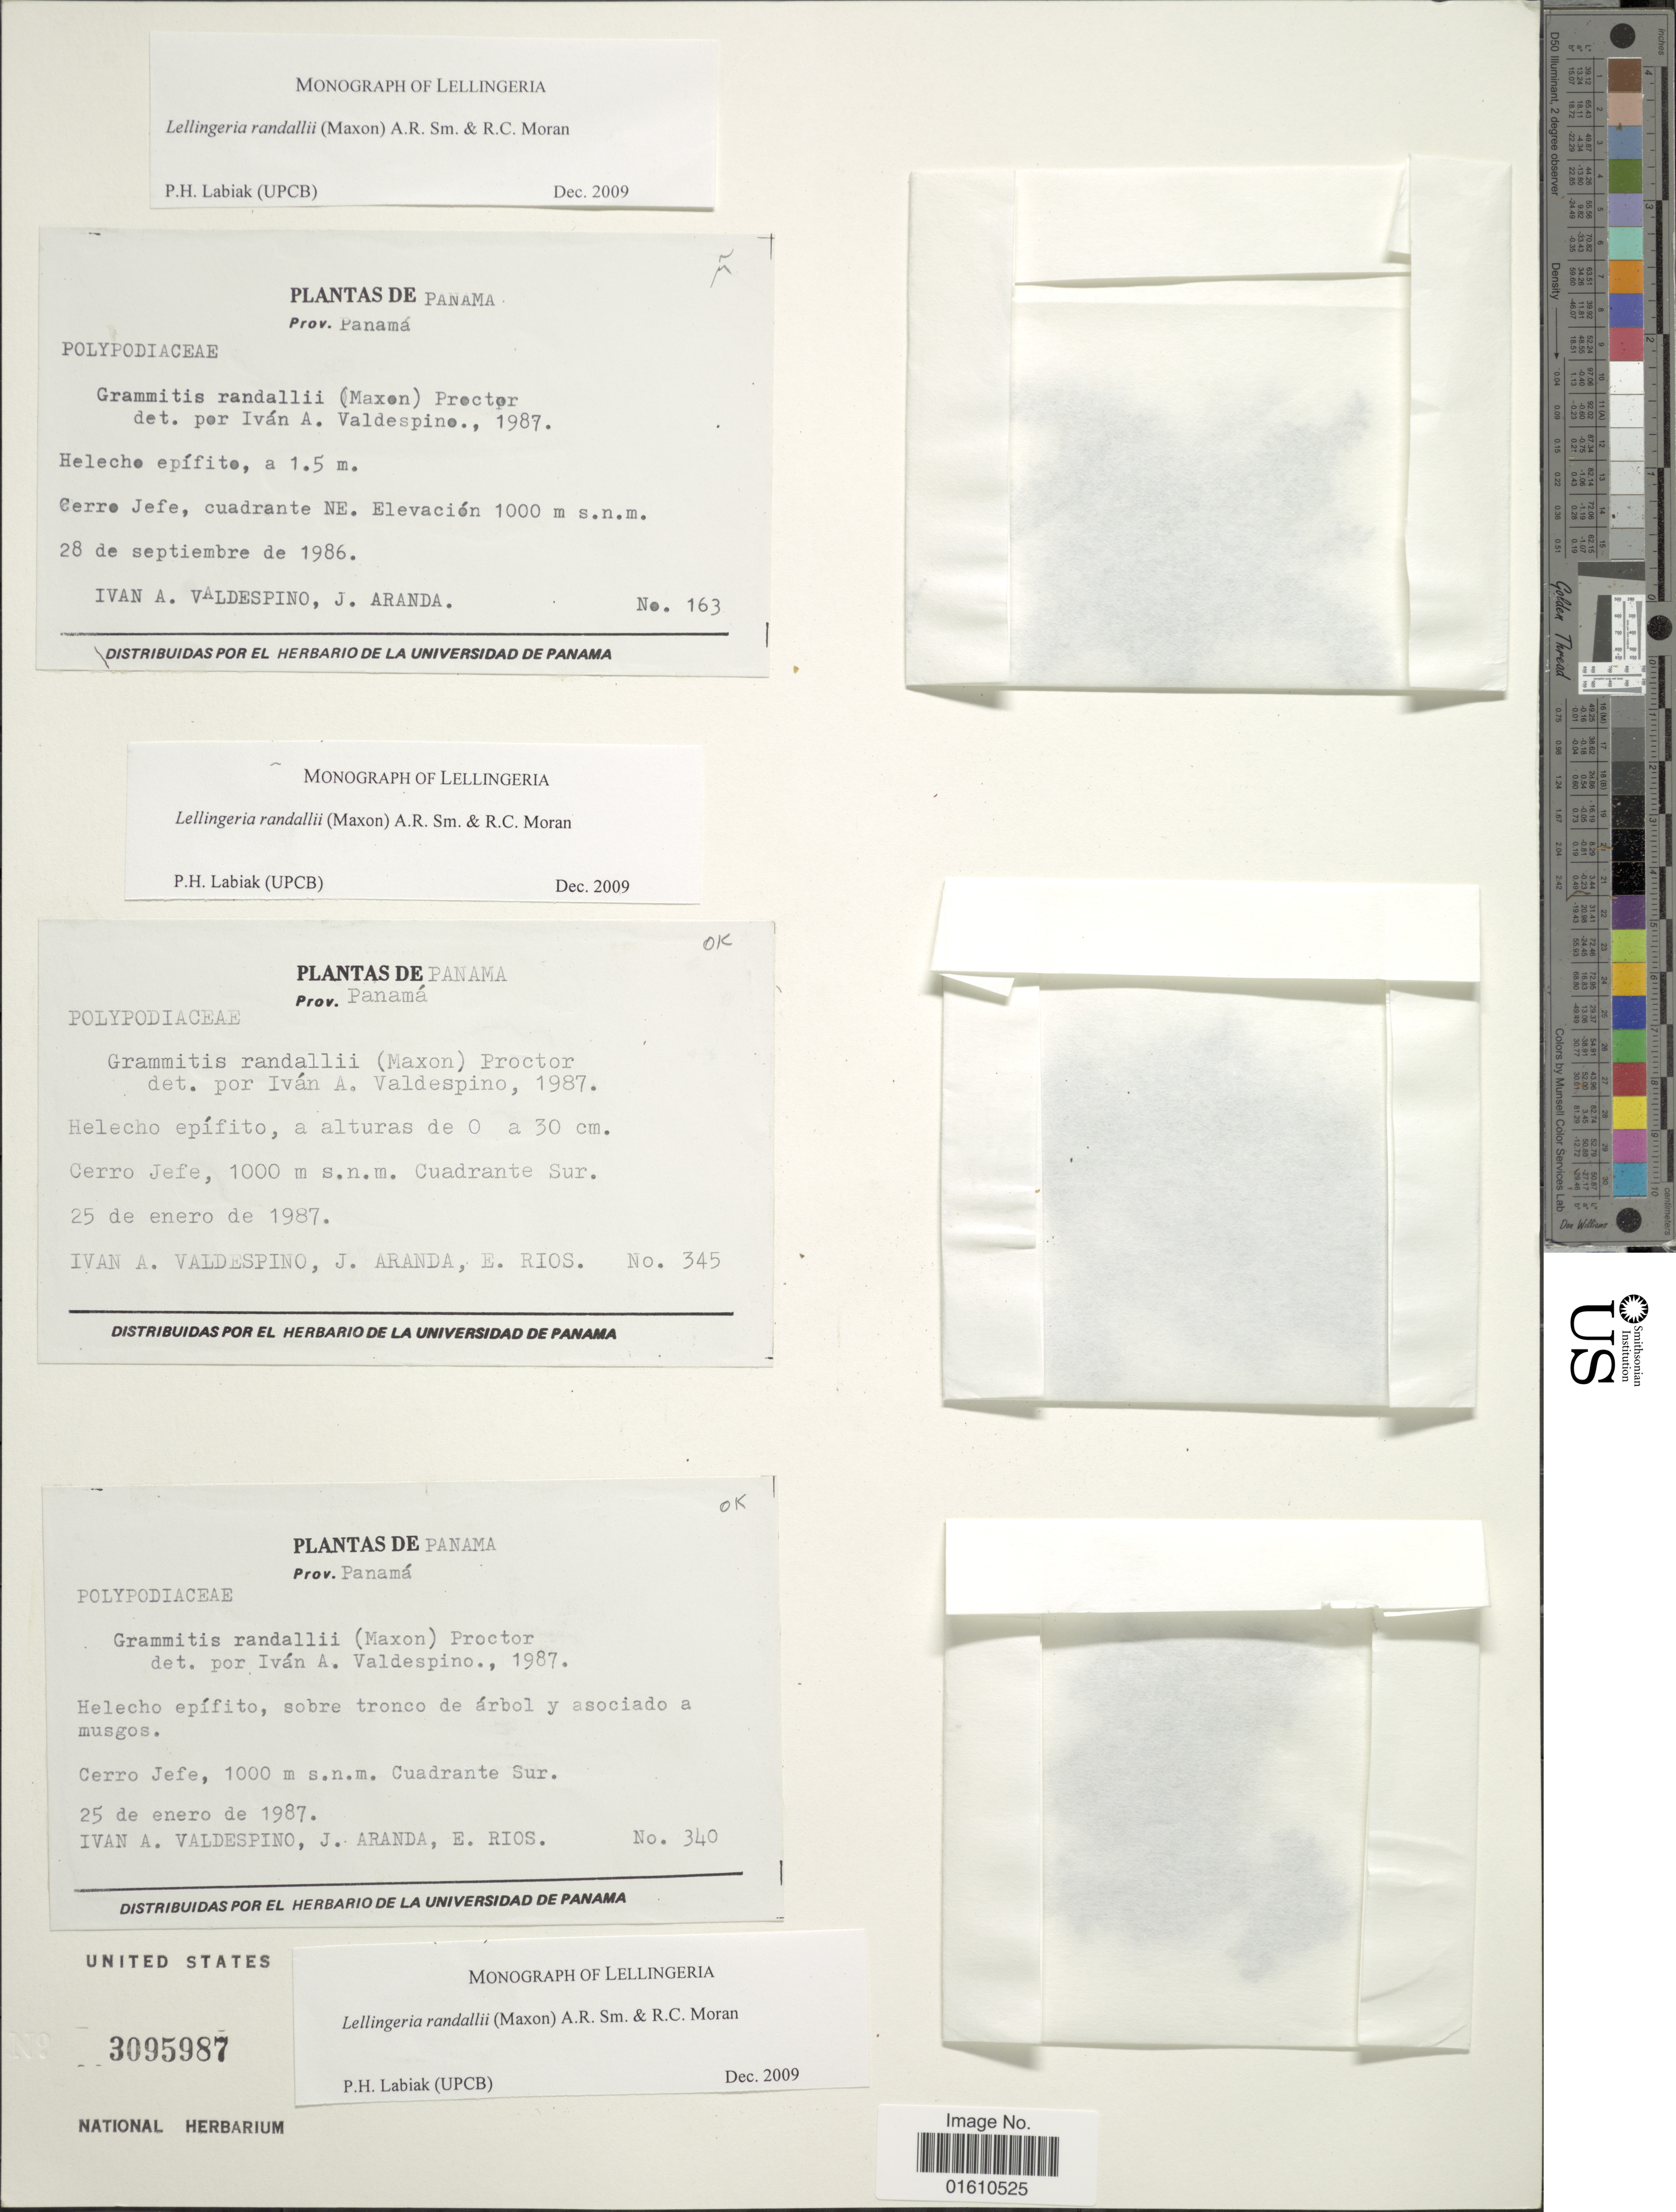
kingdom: Plantae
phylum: Tracheophyta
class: Polypodiopsida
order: Polypodiales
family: Polypodiaceae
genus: Lellingeria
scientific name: Lellingeria randallii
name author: (Maxon) A.R. Sm. & R.C. Moran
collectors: I. A. Valdespino, J. Aranda & E. Rios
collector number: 340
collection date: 1987-01-25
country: Panama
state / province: Panamá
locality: Prov. Panama, Cerro Jefe, Cuadrante Sur.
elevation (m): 1000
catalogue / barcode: US 3095987-3